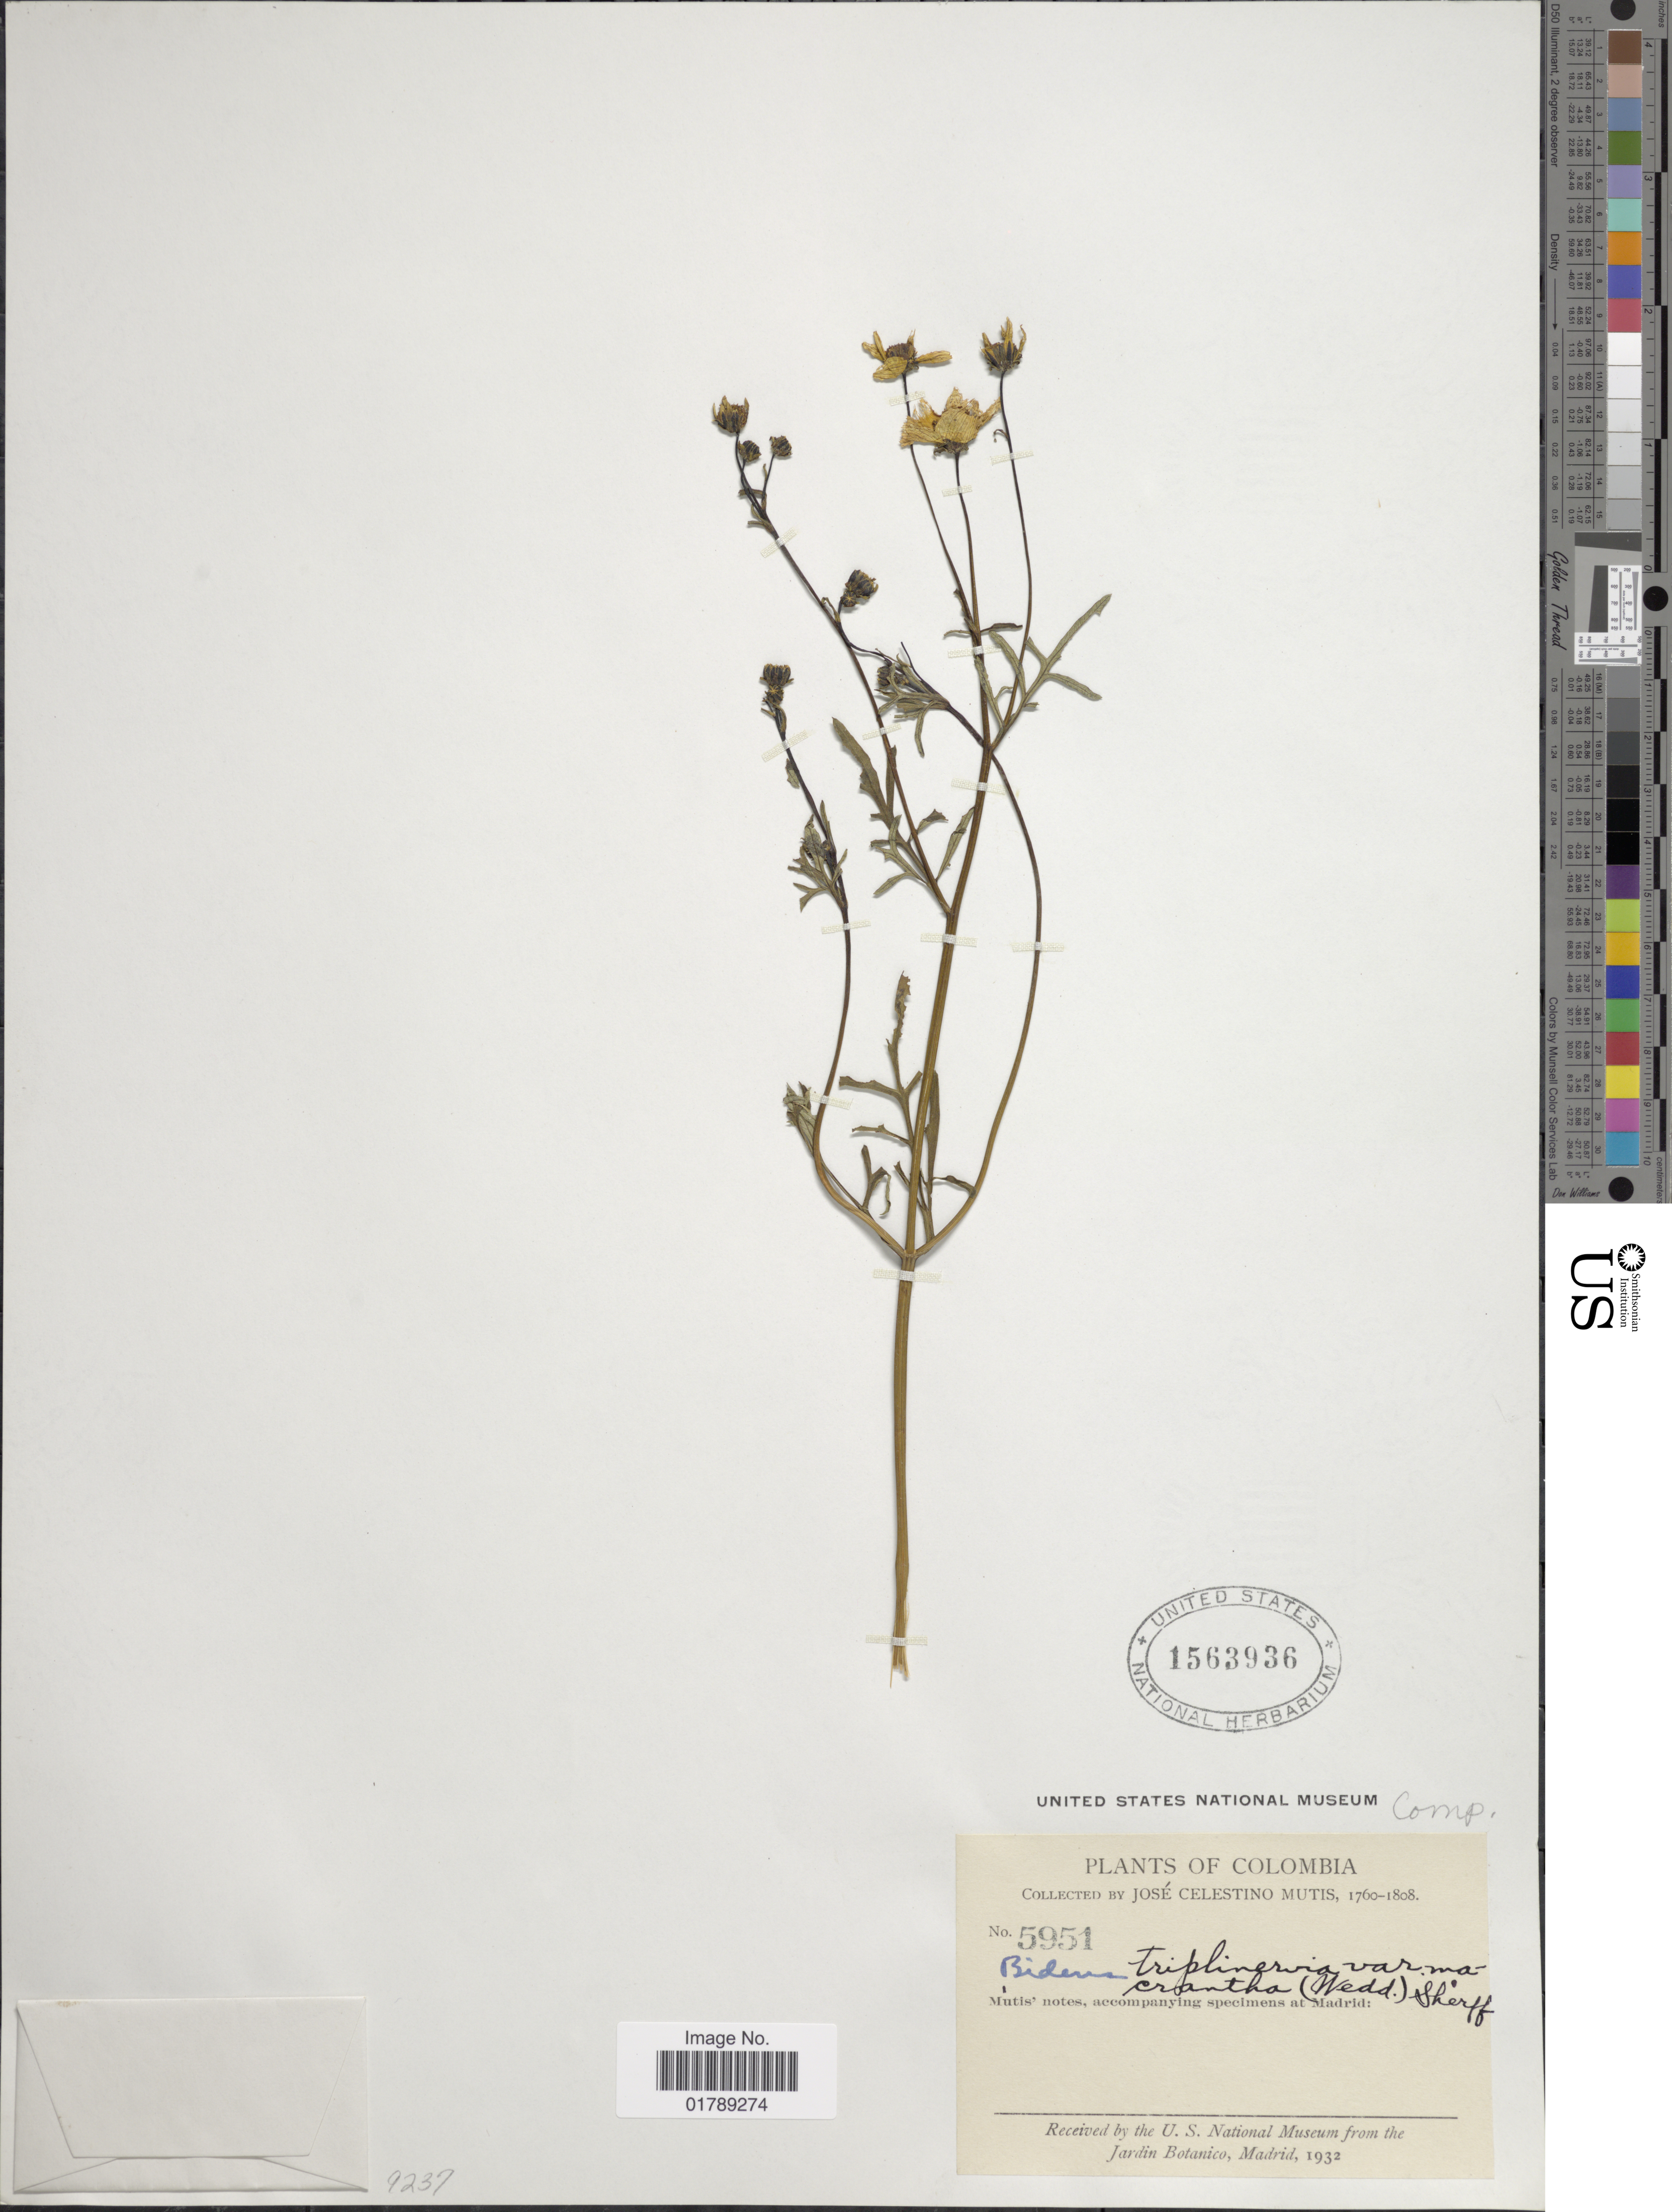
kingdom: Plantae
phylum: Tracheophyta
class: Magnoliopsida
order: Asterales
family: Asteraceae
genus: Bidens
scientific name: Bidens triplinervia var. macrantha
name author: (Wedd.) Sherff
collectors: J. C. B. Mutis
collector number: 5951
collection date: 1760/1808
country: Colombia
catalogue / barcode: US 1563936